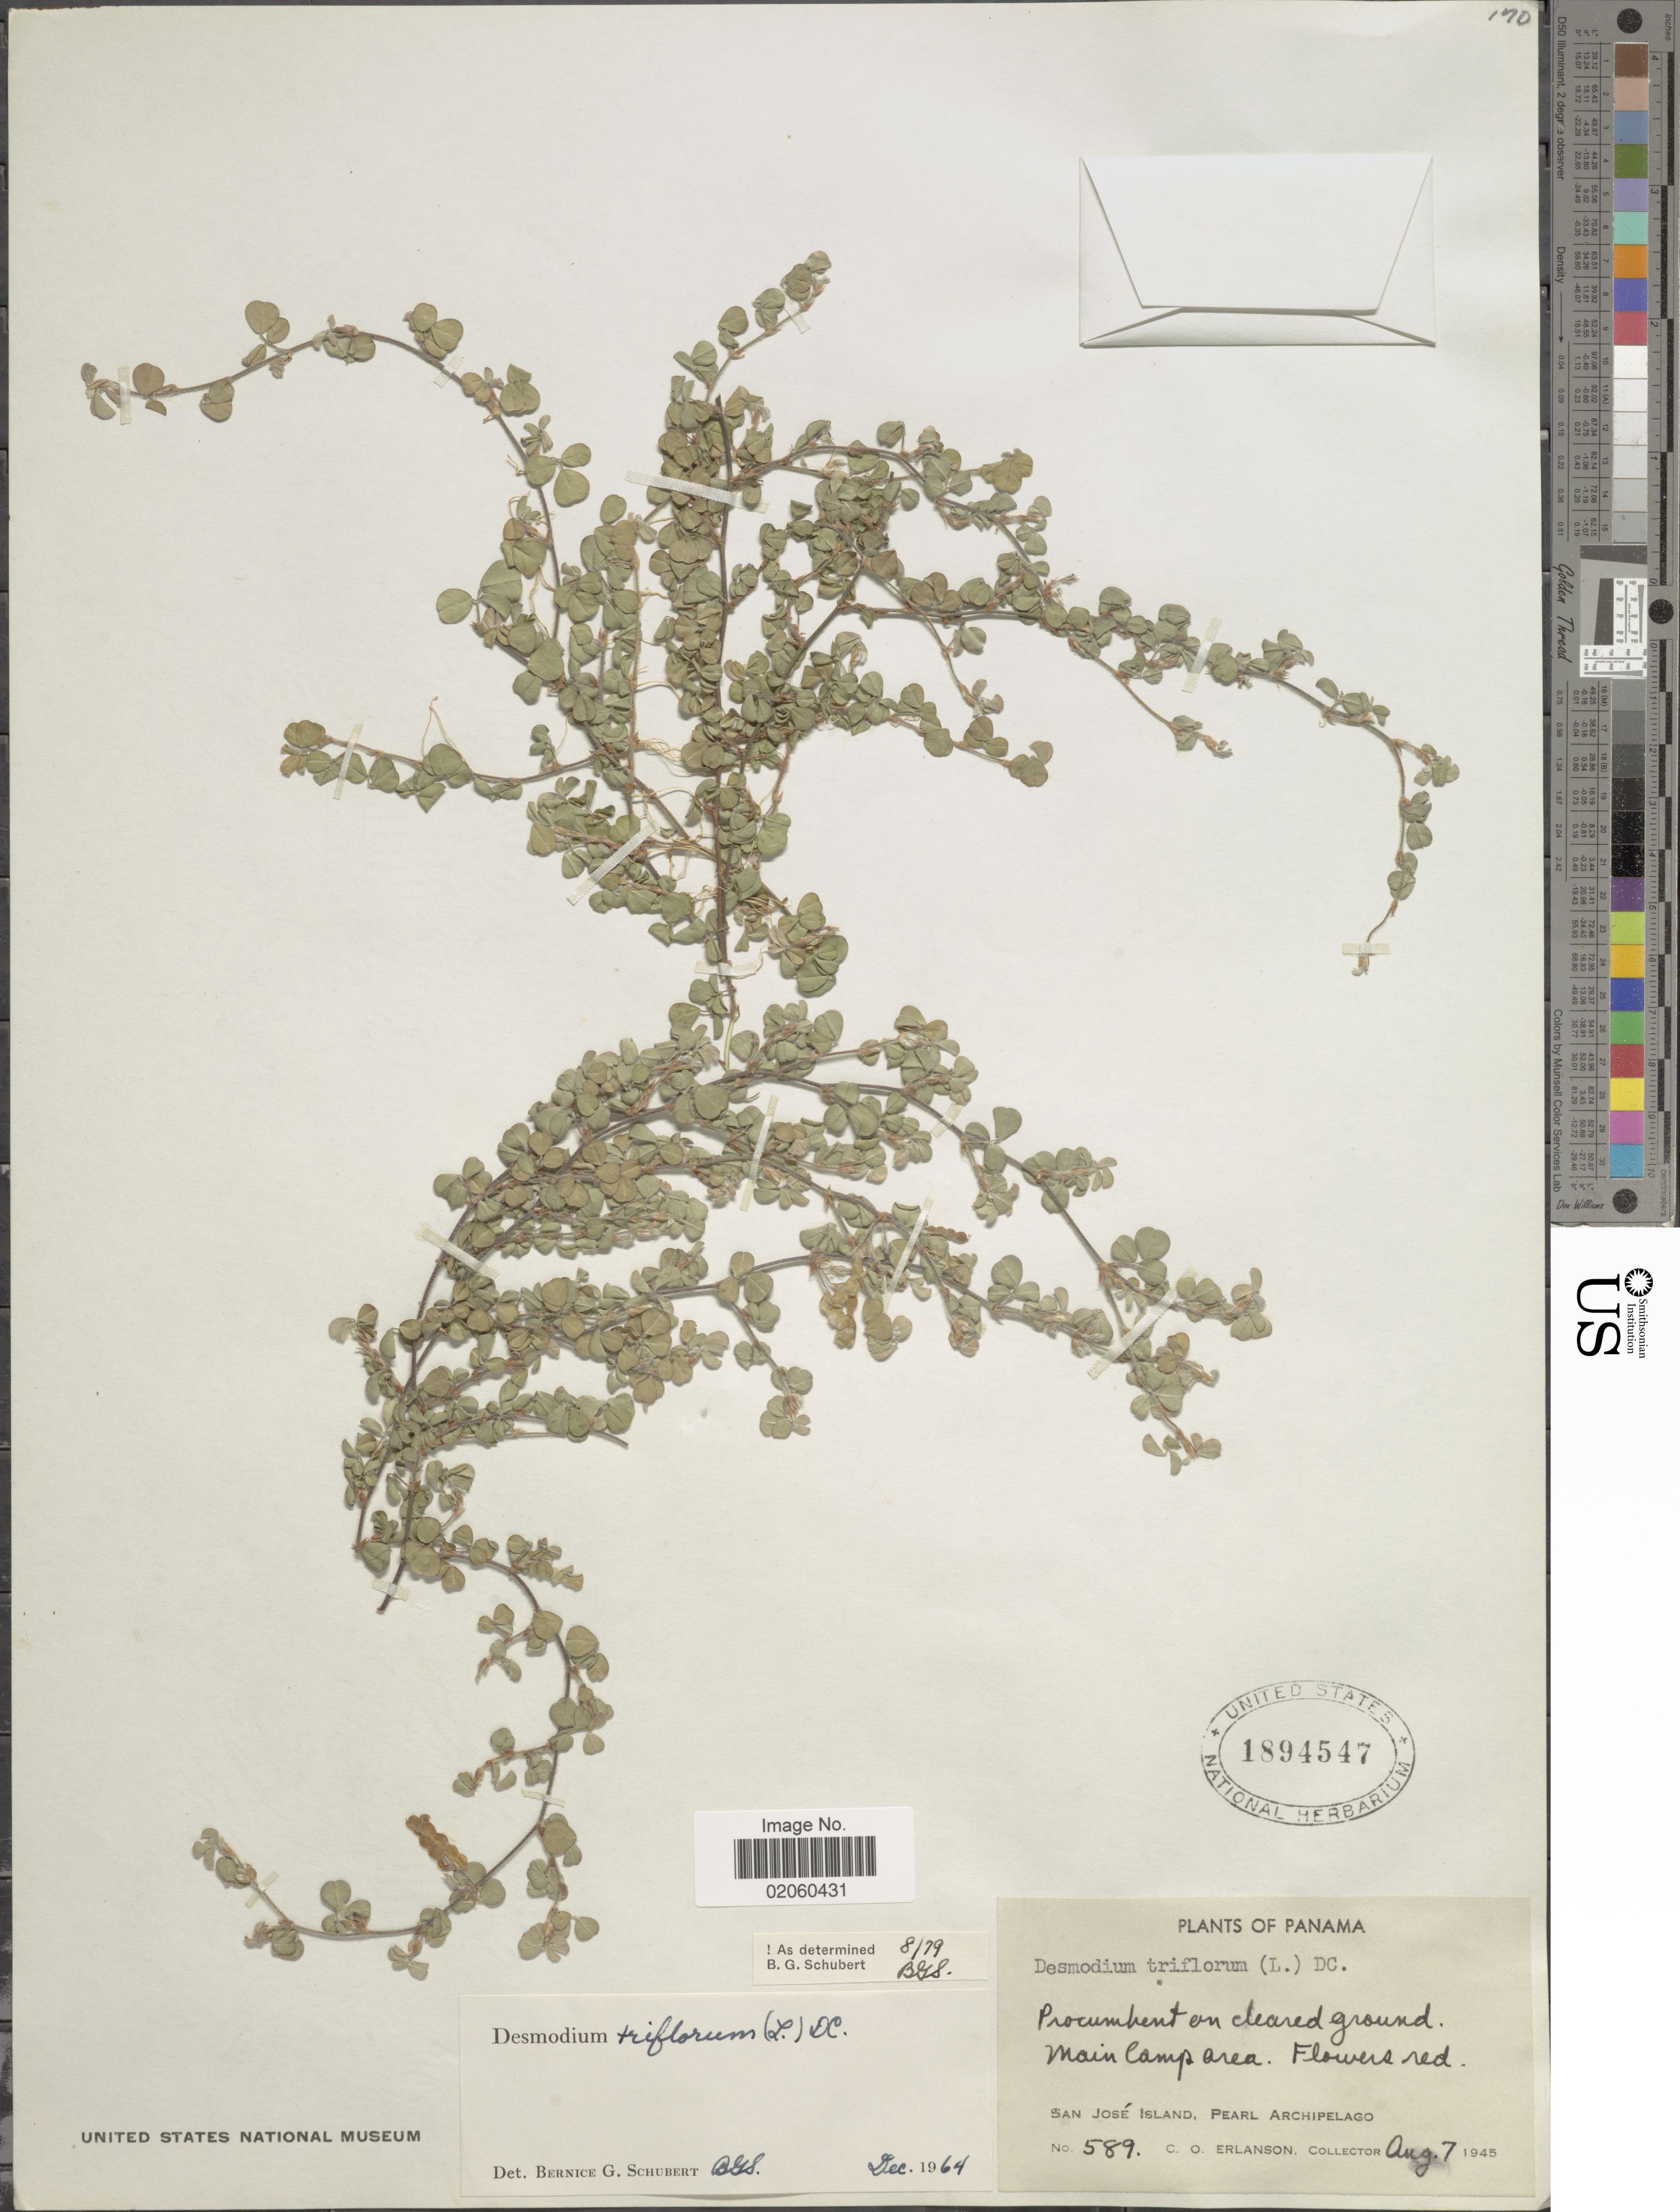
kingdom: Plantae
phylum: Tracheophyta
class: Magnoliopsida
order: Fabales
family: Fabaceae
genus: Grona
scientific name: Grona triflora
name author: (L.) H. Ohashi & K. Ohashi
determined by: Strong, Mark T., (BOT), Smithsonian Institution - National Museum of Natural History (UNITED STATES)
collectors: C. O. Erlanson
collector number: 589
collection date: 1945-08-07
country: Panama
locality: San Jose Island, Pearl Archipelago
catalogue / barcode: US 1894547